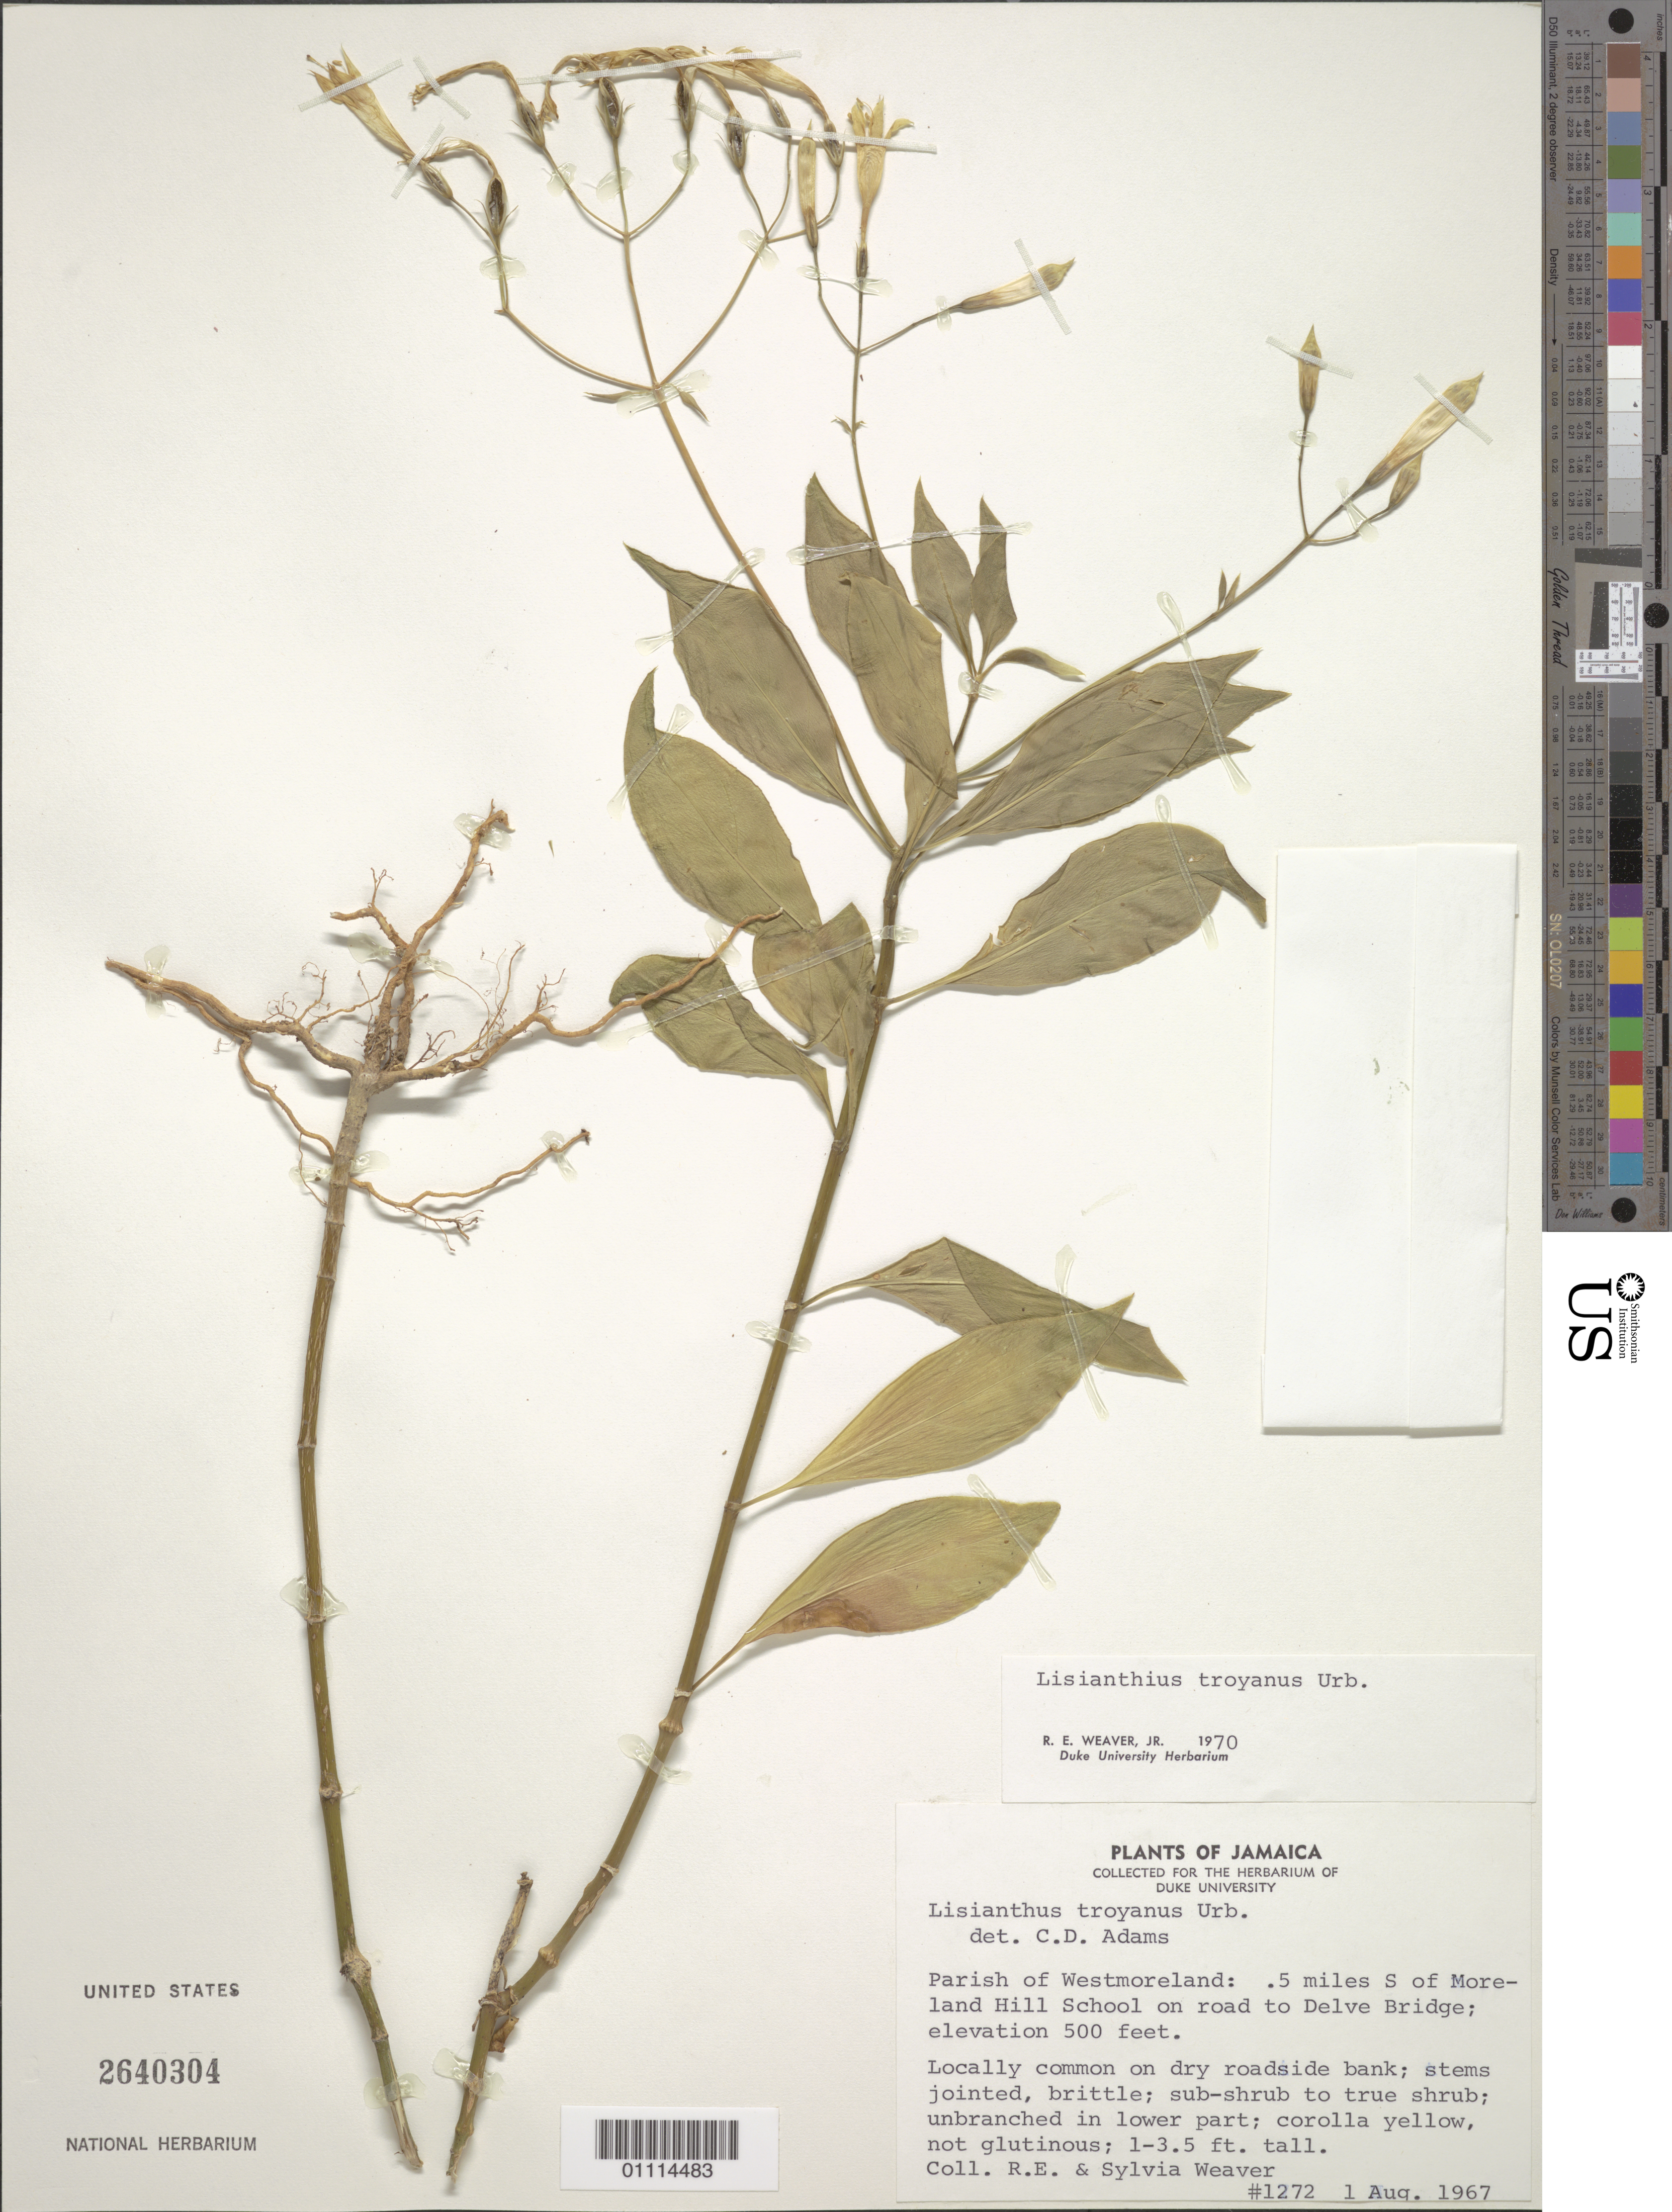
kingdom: Plantae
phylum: Tracheophyta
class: Magnoliopsida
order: Gentianales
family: Gentianaceae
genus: Lisianthius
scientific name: Lisianthius troyanus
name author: Urb.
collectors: R. Weaver Jr. & S. Weaver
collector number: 1272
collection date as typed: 01 Aug 1967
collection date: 1967-08-01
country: Jamaica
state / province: Westmoreland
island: Jamaica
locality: .5 miles S of Moreland Hill School on road to Delve Bridge. Locally common on dry roadside bank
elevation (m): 152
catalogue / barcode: US 2640304